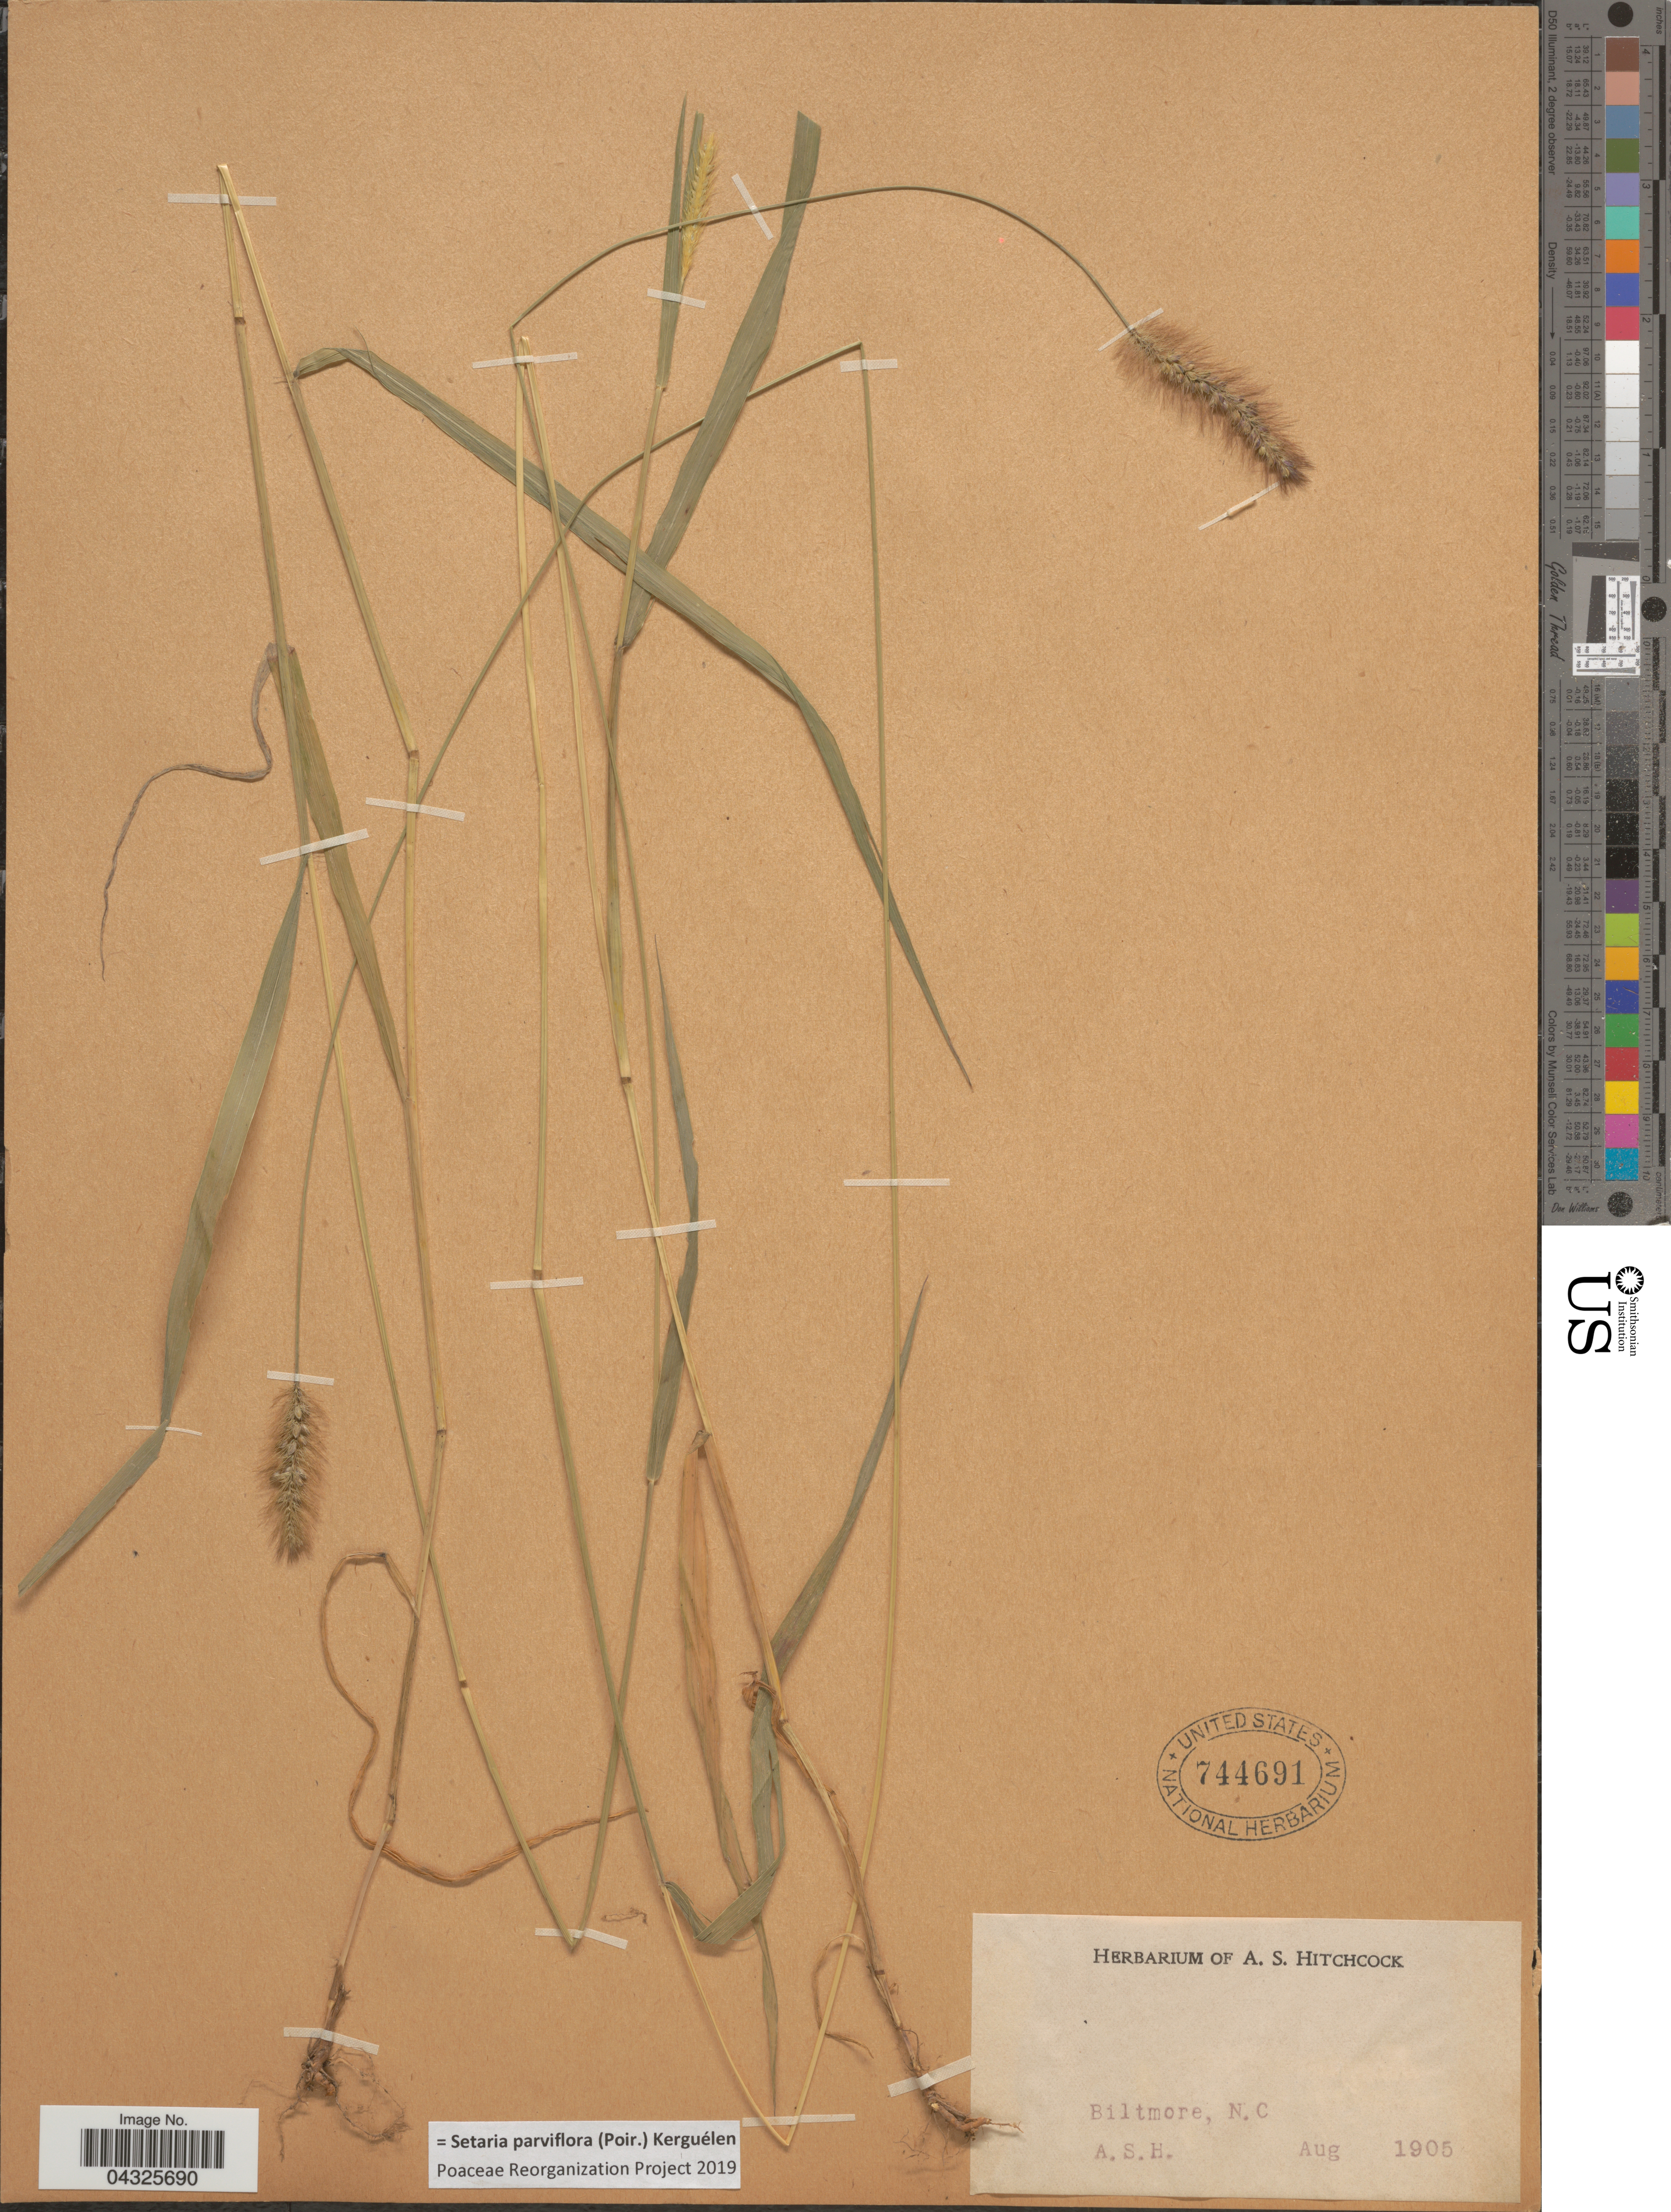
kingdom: Plantae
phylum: Tracheophyta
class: Liliopsida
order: Poales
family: Poaceae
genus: Setaria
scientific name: Setaria parviflora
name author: (Poir.) Kerguélen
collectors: A. S. Hitchcock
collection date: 1905-08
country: United States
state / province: North Carolina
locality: Biltmore.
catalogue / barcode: US 744691